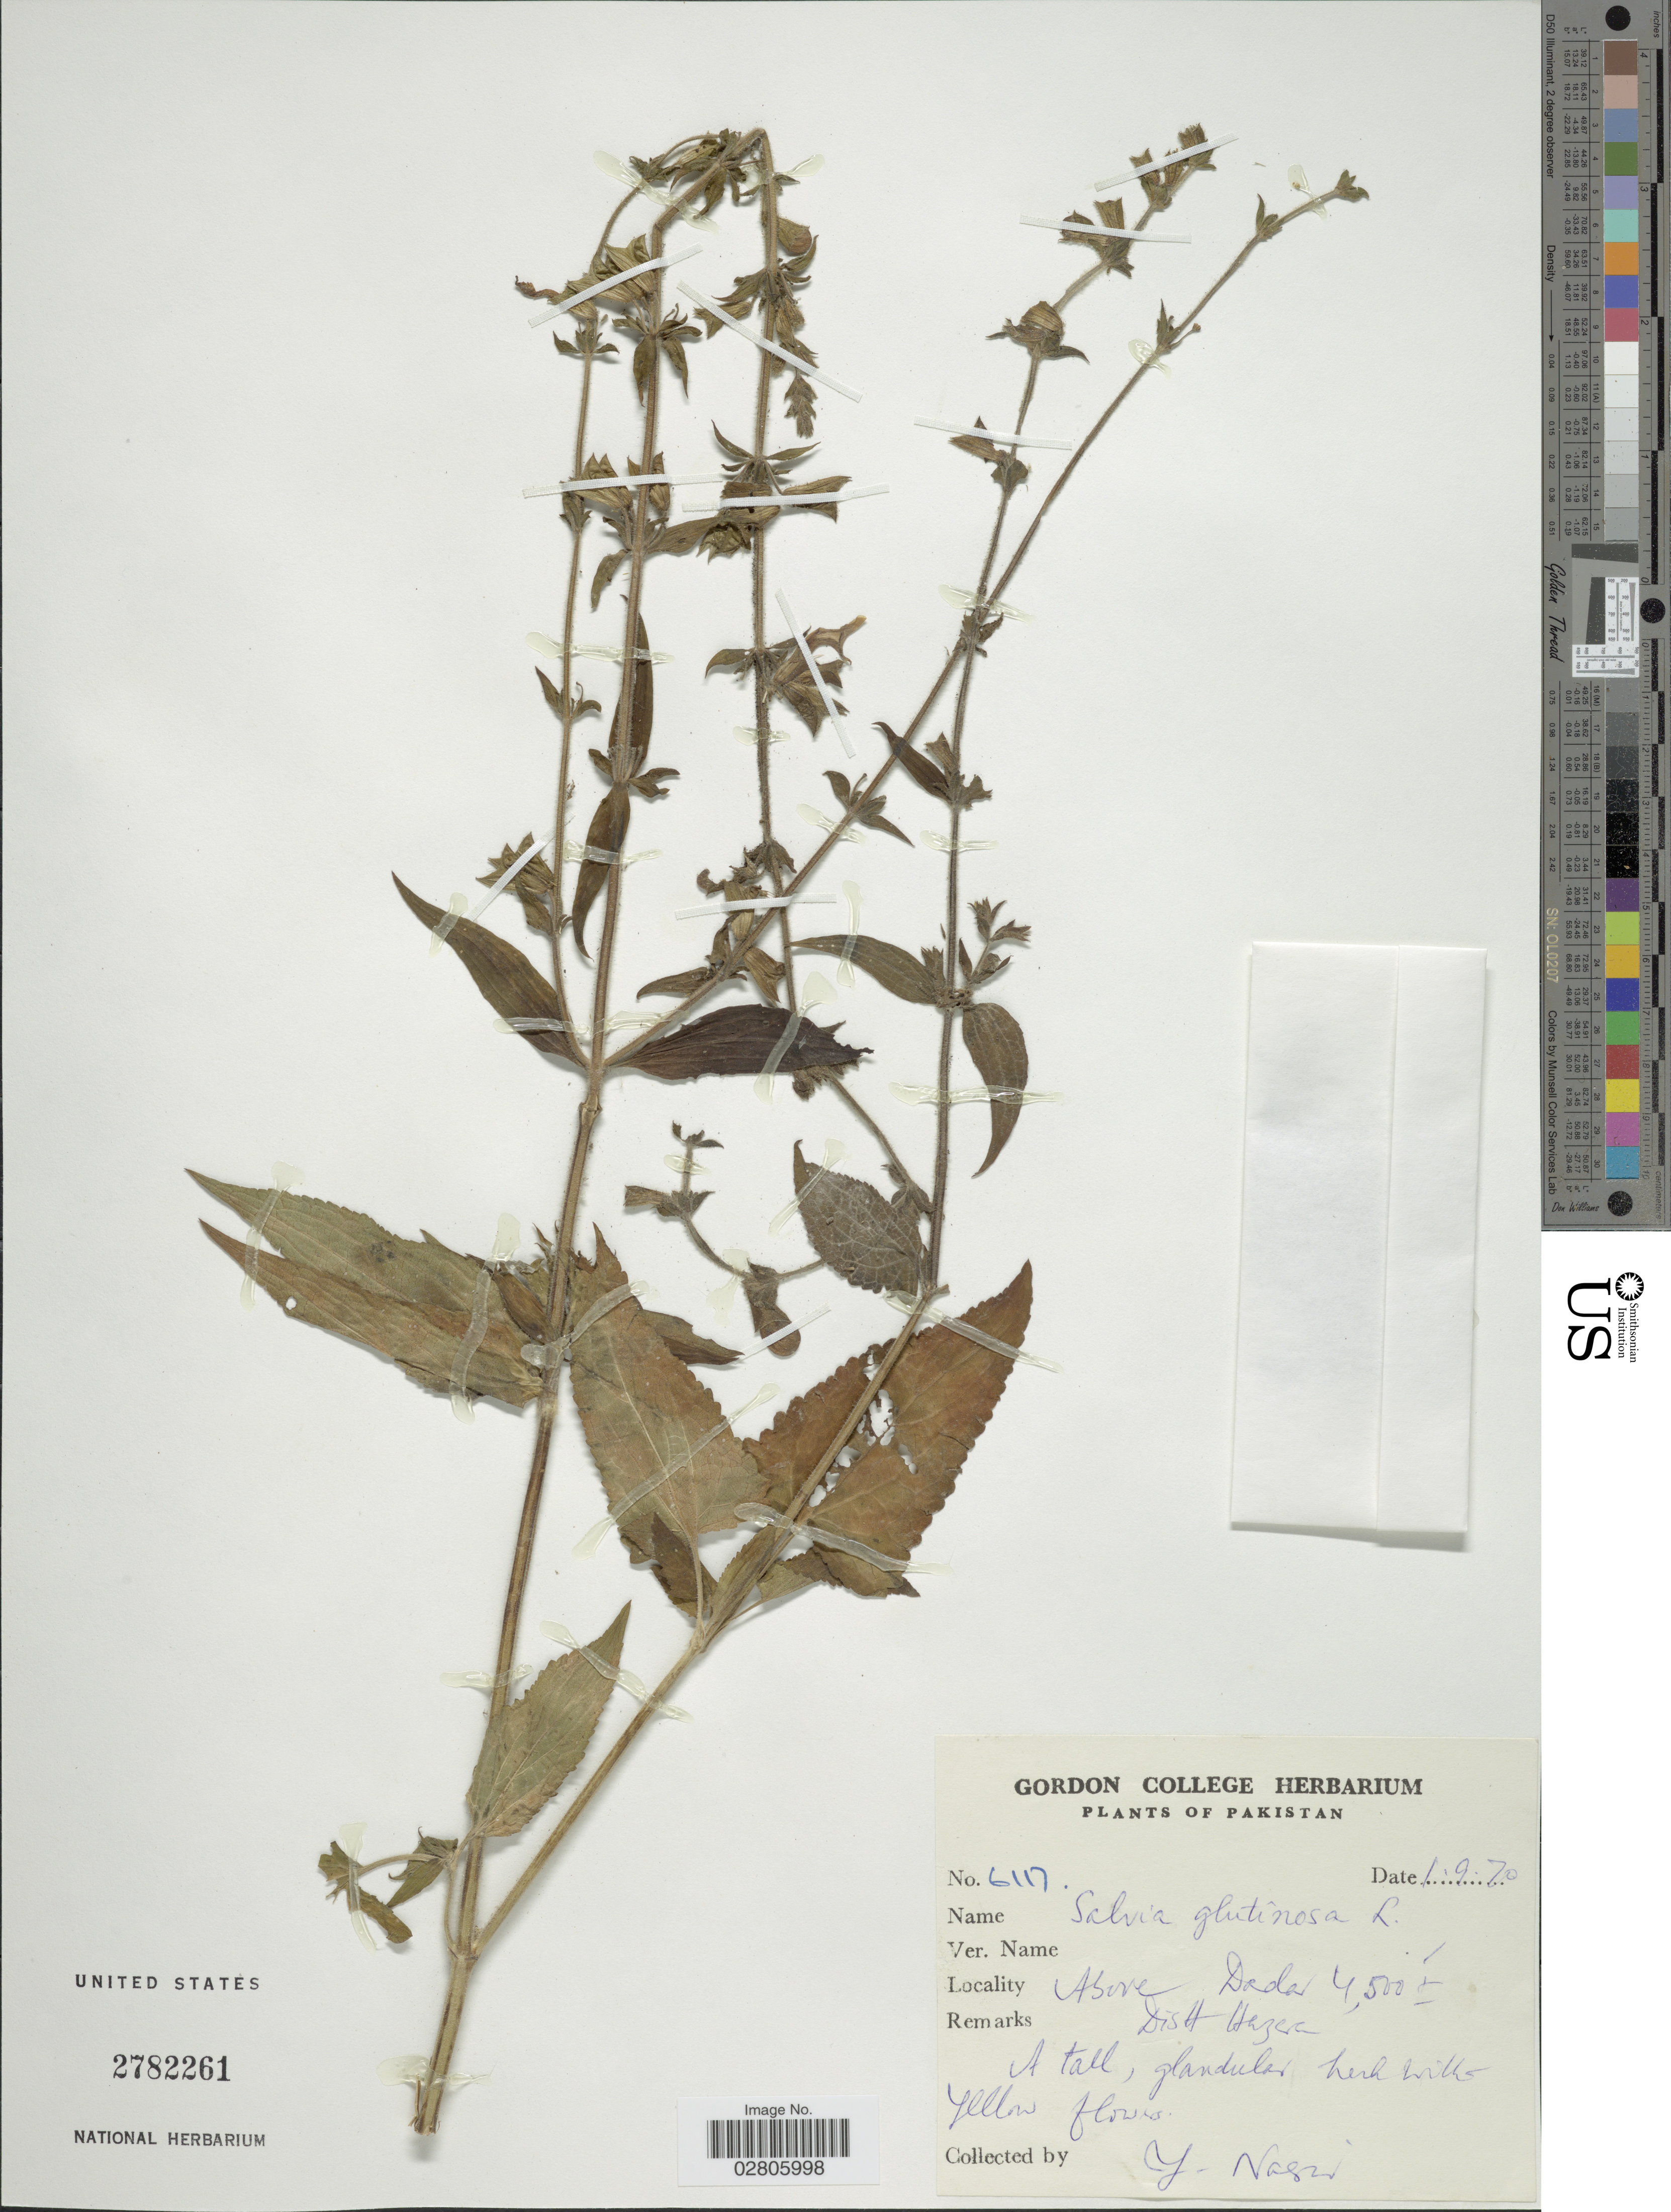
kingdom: Plantae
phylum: Tracheophyta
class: Magnoliopsida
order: Lamiales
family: Lamiaceae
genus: Salvia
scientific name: Salvia glutinosa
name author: L.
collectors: Y. Nasir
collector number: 6117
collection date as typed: Transcribed d/m/y: 1/9/70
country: Pakistan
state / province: Khyber Pakhtunkhwa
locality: Above Dadar, Distt Hazara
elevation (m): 1372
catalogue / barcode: US 2782261